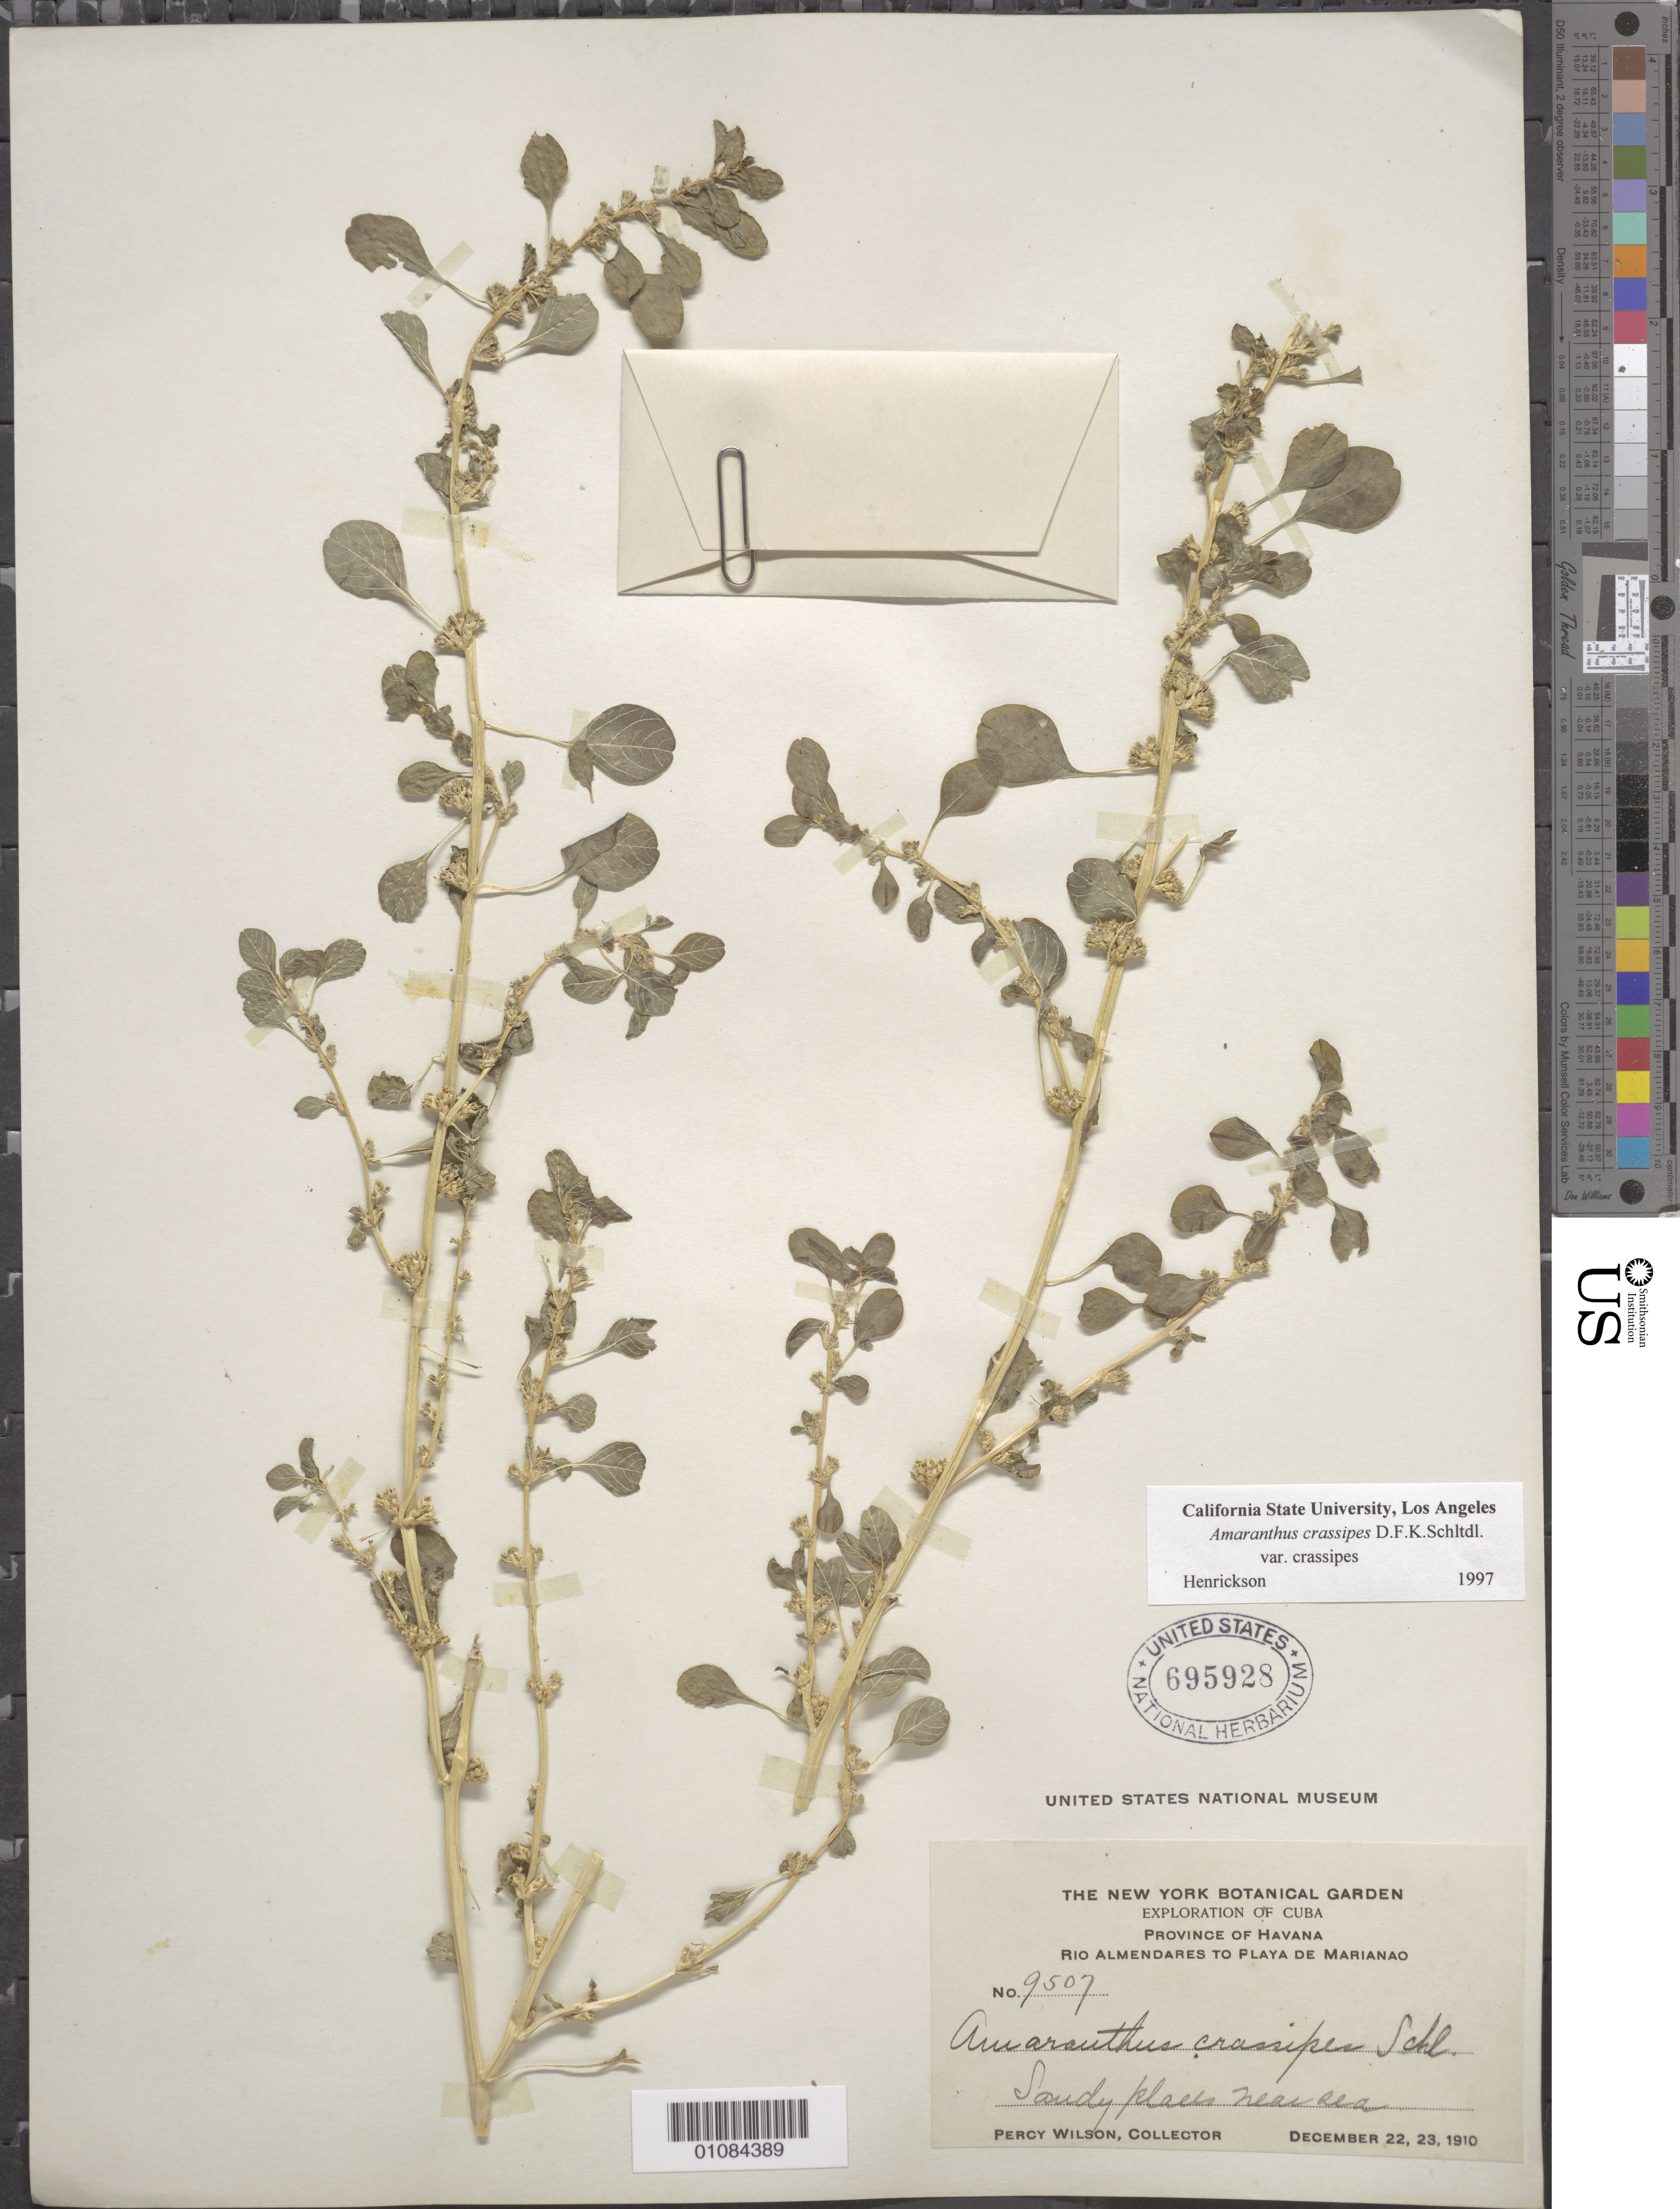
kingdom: Plantae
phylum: Tracheophyta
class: Magnoliopsida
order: Caryophyllales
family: Amaranthaceae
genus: Amaranthus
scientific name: Amaranthus crassipes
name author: Schltdl.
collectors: P. Wilson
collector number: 9507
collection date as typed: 22 Dec 1910 and 23 Dec 1910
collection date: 1910-12-22,1910-12-23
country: Cuba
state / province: La Habana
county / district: Mun. Playa or Plaza de la Revolución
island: Cuba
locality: Rio Almendares to Playa de Marianao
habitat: Sandy places near sea.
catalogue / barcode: US 695928